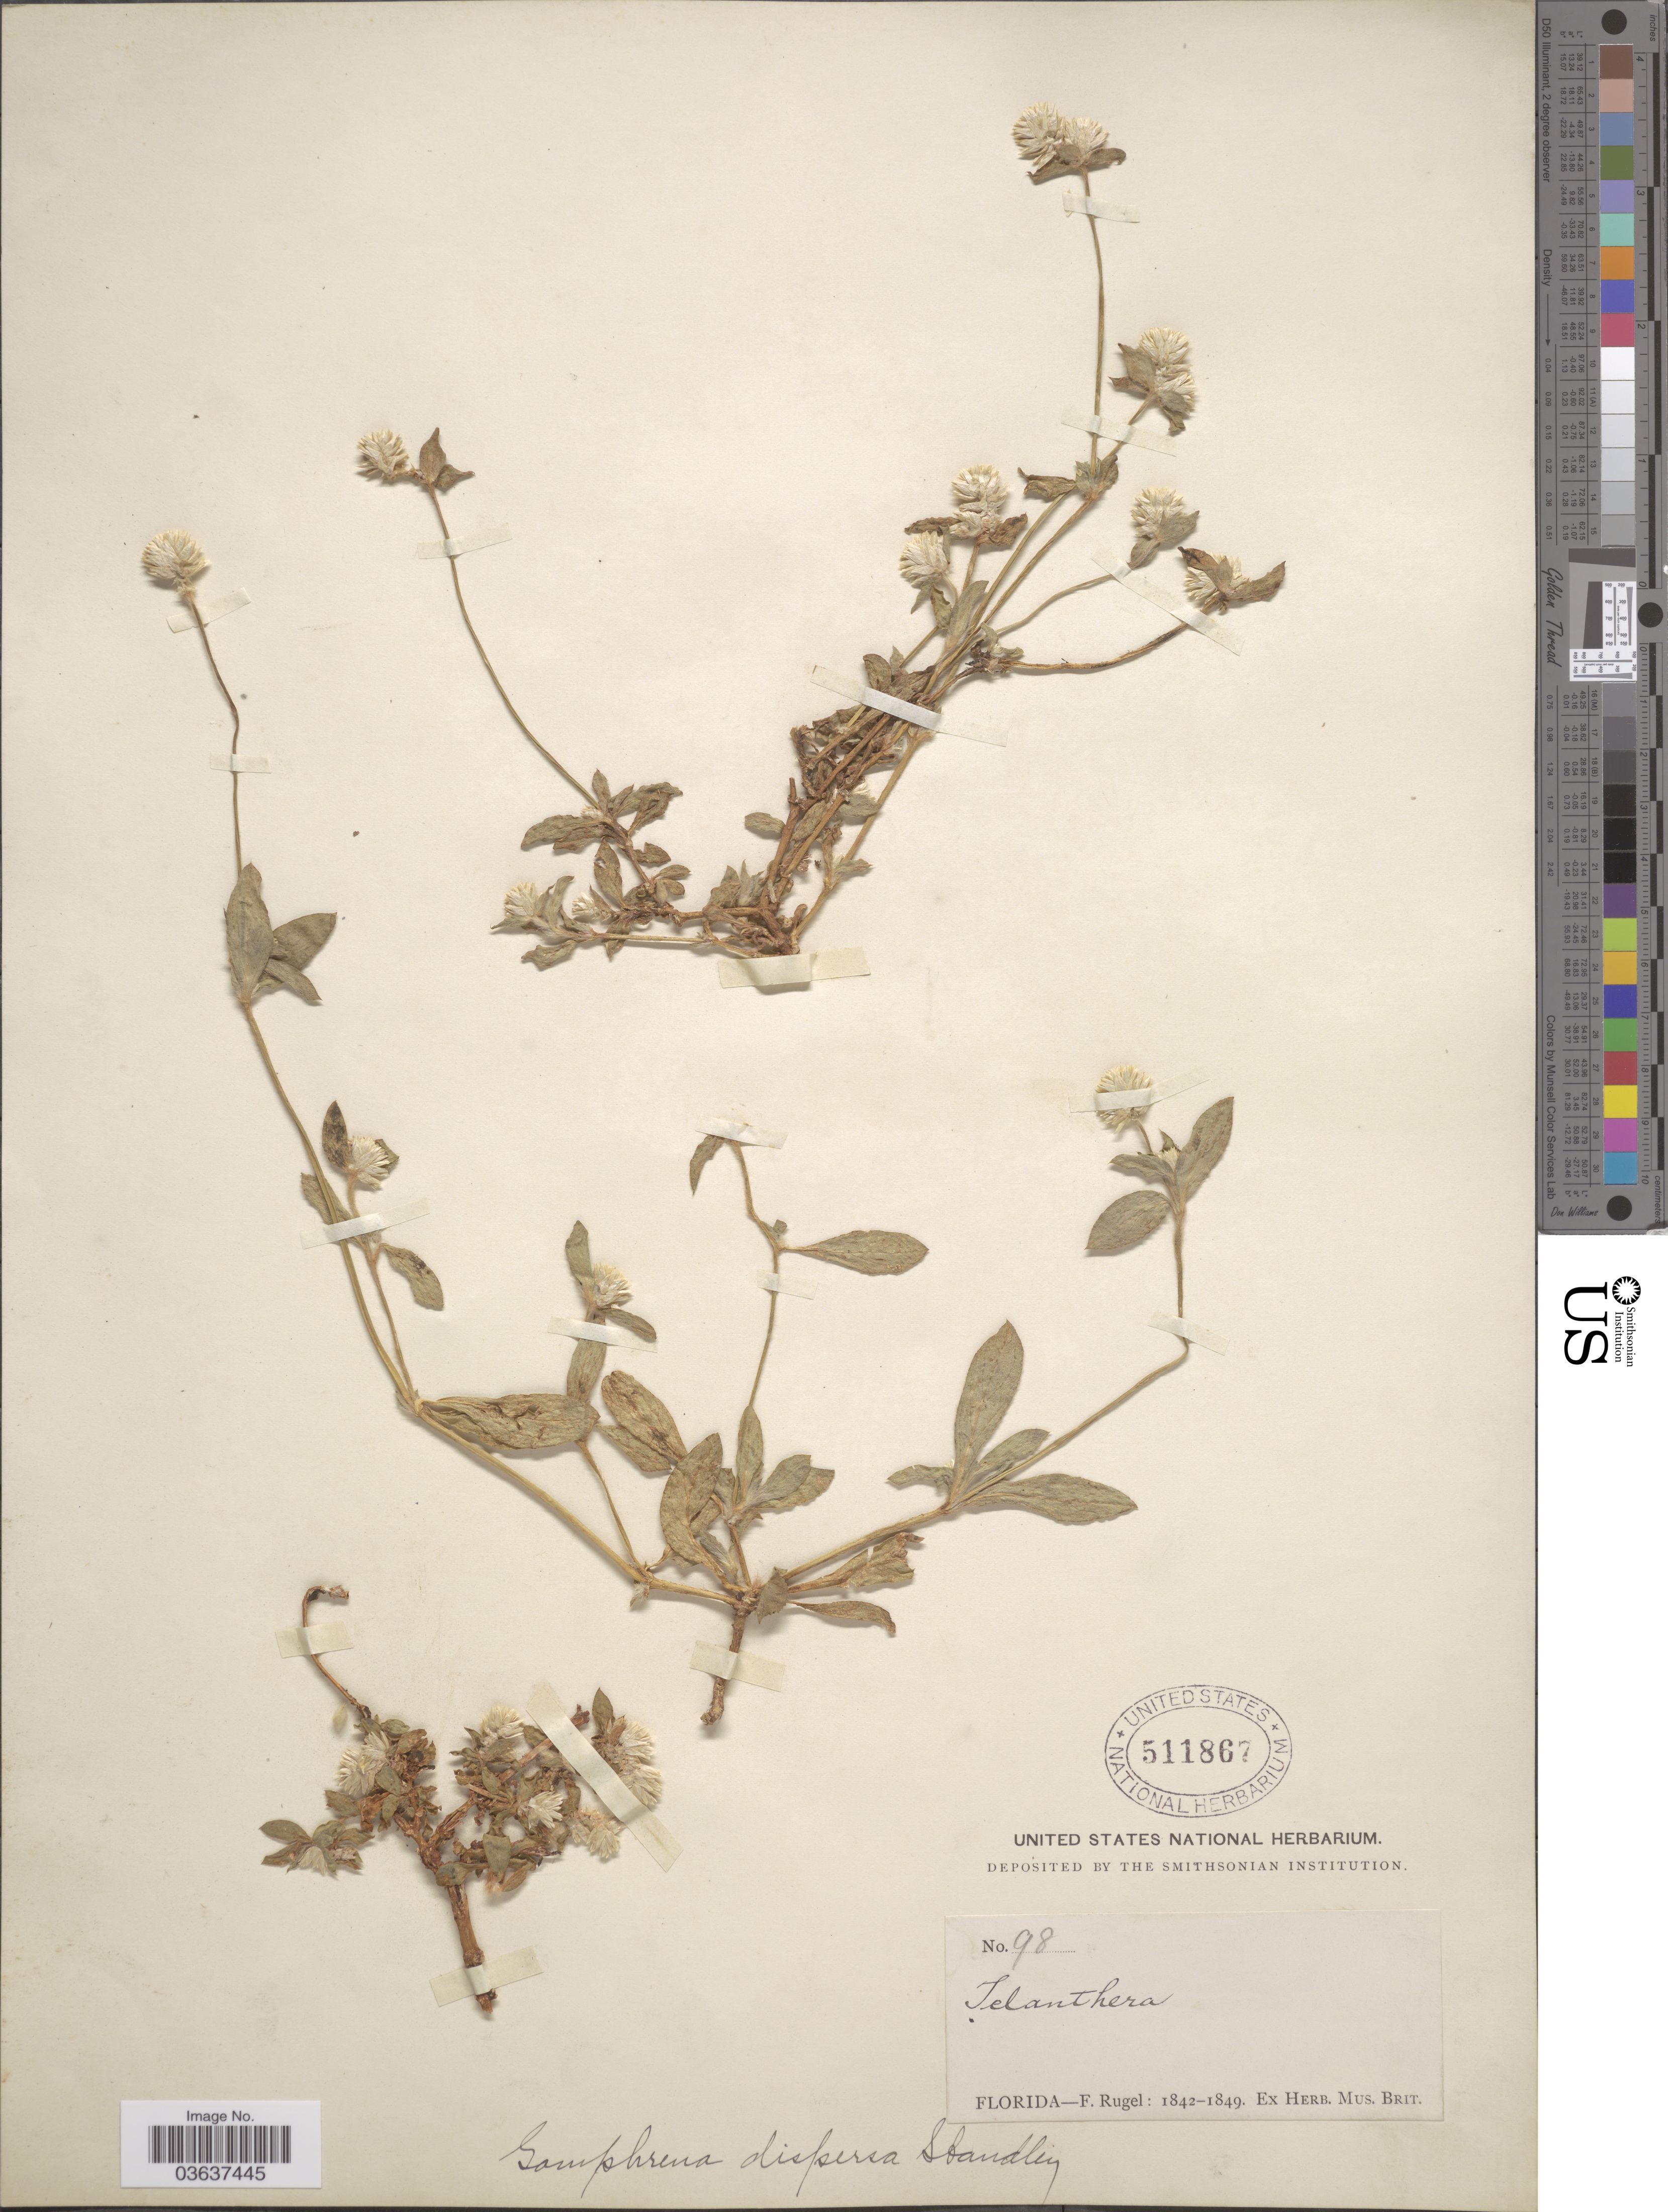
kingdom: Plantae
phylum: Tracheophyta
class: Magnoliopsida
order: Caryophyllales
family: Amaranthaceae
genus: Gomphrena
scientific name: Gomphrena dispersa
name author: Standl.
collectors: F. Rugel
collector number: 98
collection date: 1842/1849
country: United States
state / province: Florida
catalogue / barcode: US 511867